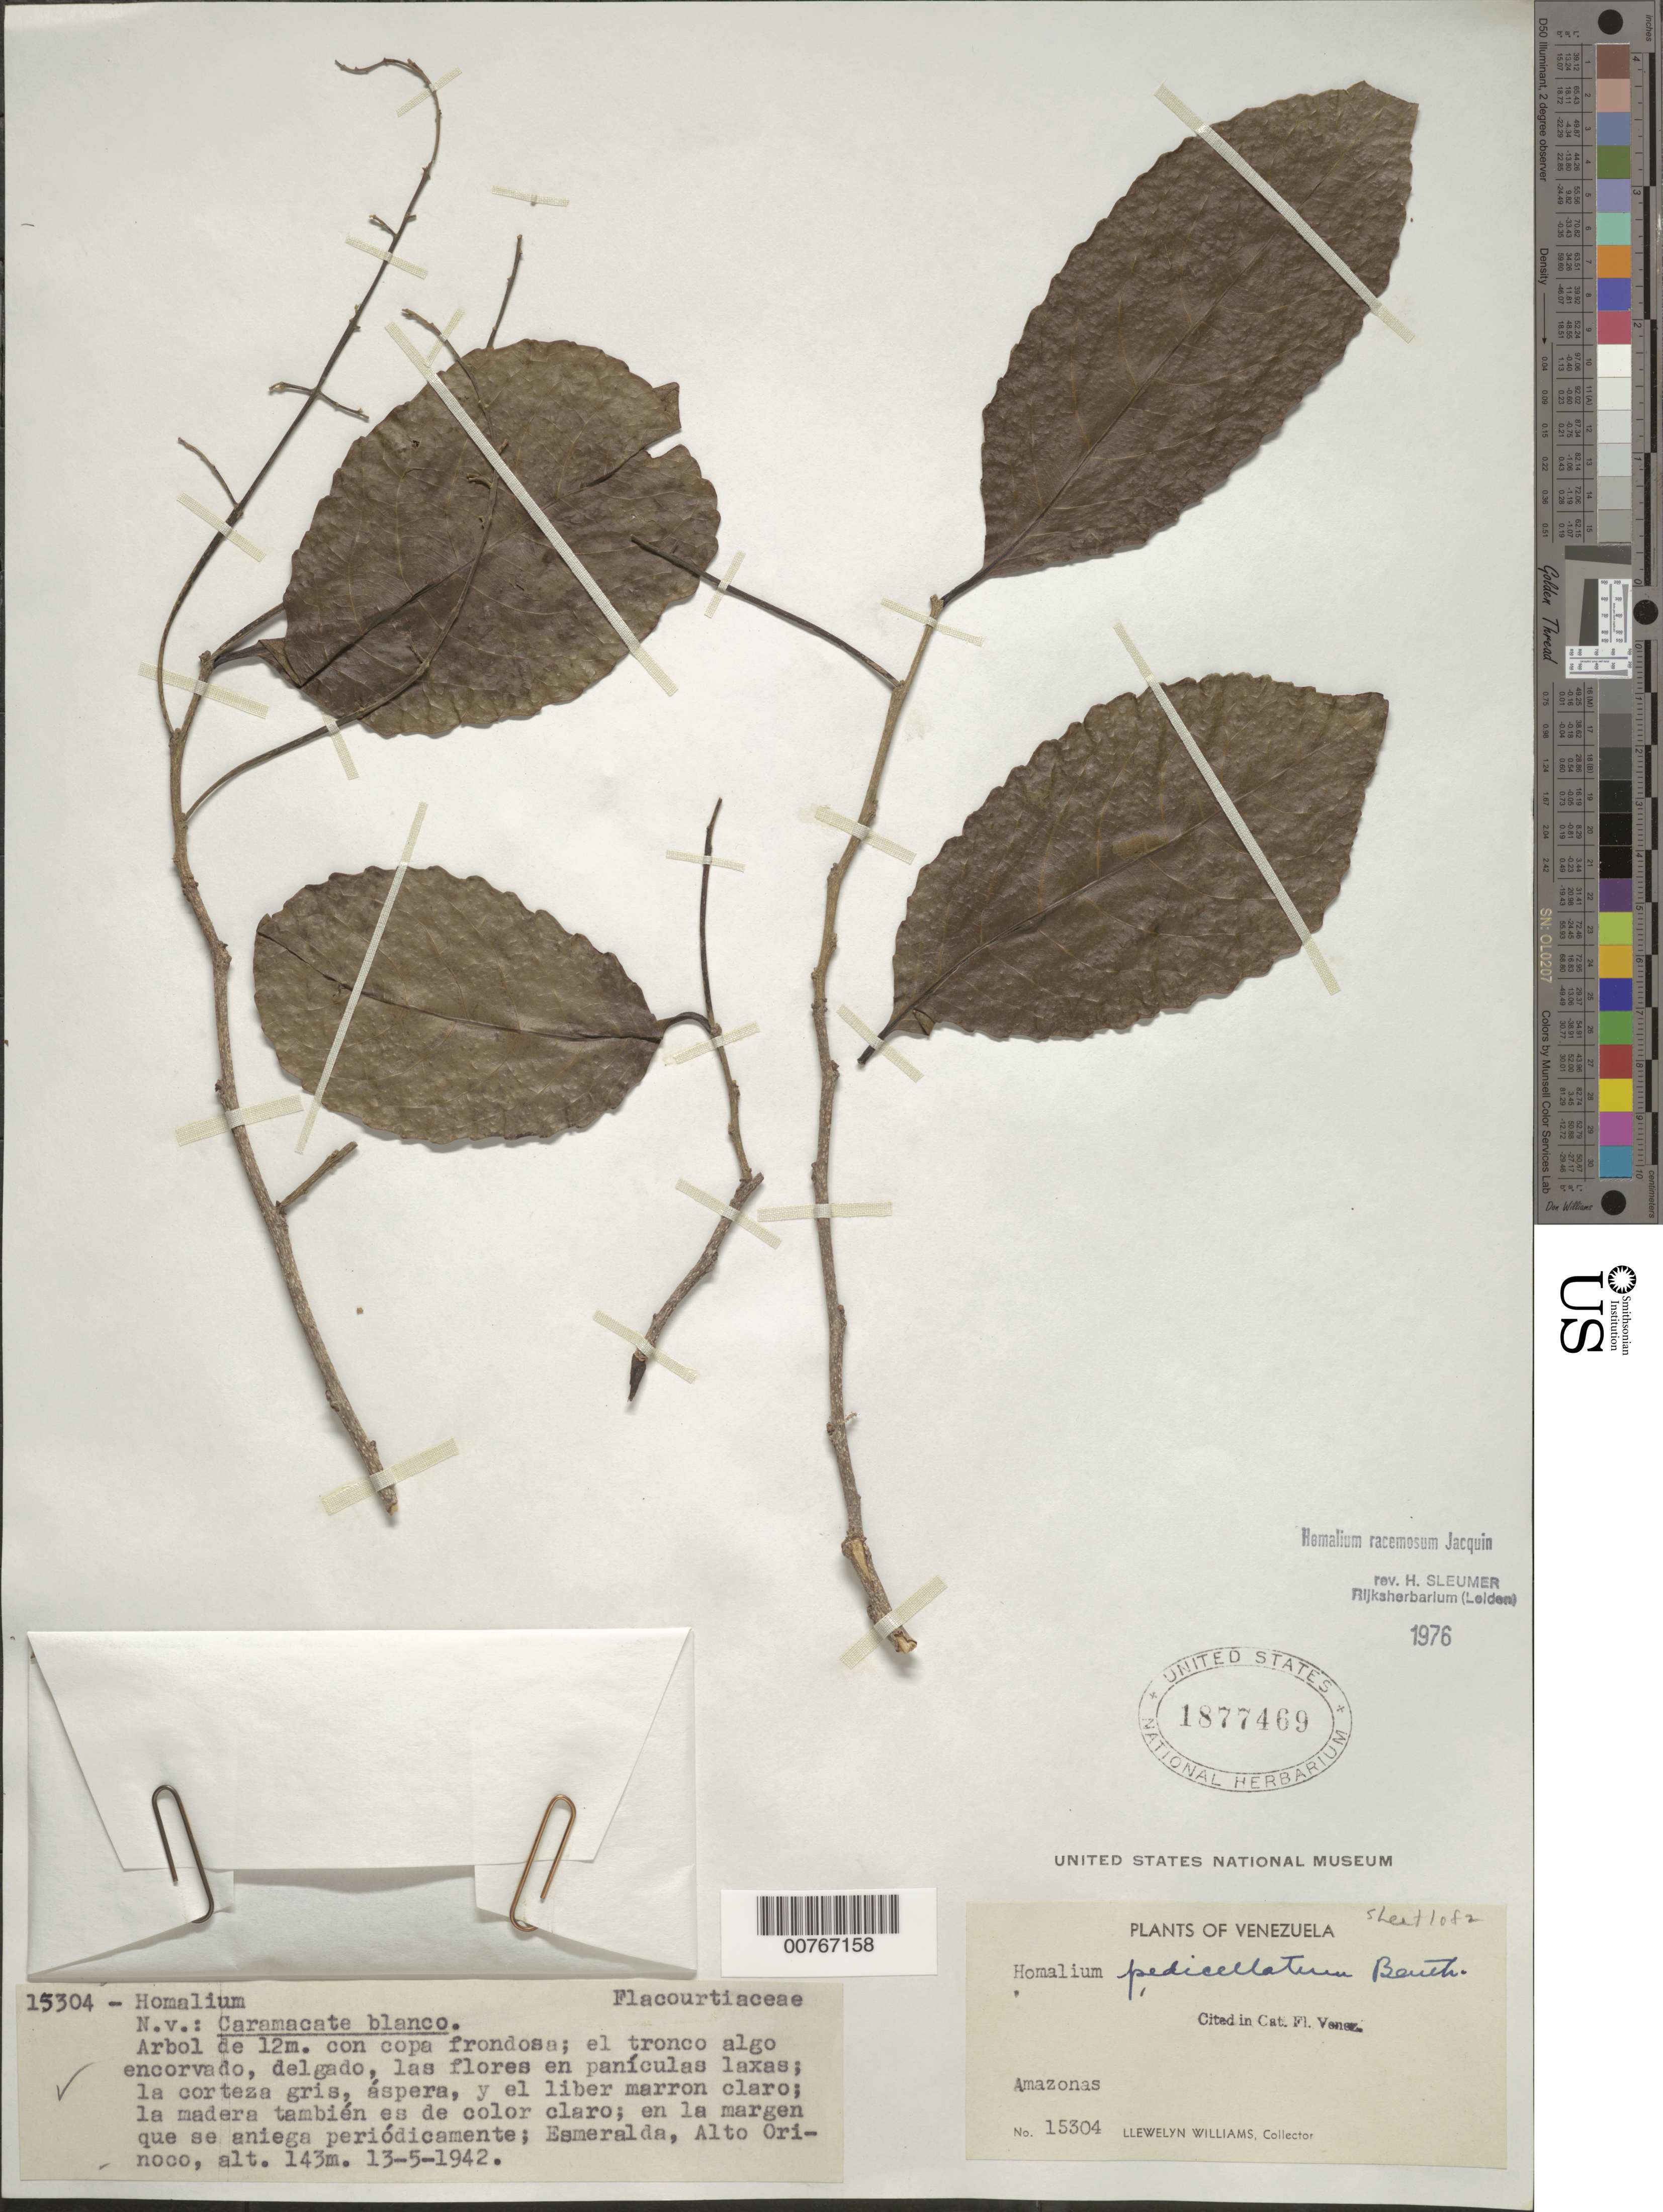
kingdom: Plantae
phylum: Tracheophyta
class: Magnoliopsida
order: Malpighiales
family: Salicaceae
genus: Homalium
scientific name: Homalium racemosum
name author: Jacq.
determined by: Sleumer, H. O.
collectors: Ll. Williams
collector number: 15304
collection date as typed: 13-May-42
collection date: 1942-05-13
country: Venezuela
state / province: Amazonas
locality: Esmeralda, Alto Orinoco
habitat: Margen que se aniega periodicamente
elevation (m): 143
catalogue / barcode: US 1877469